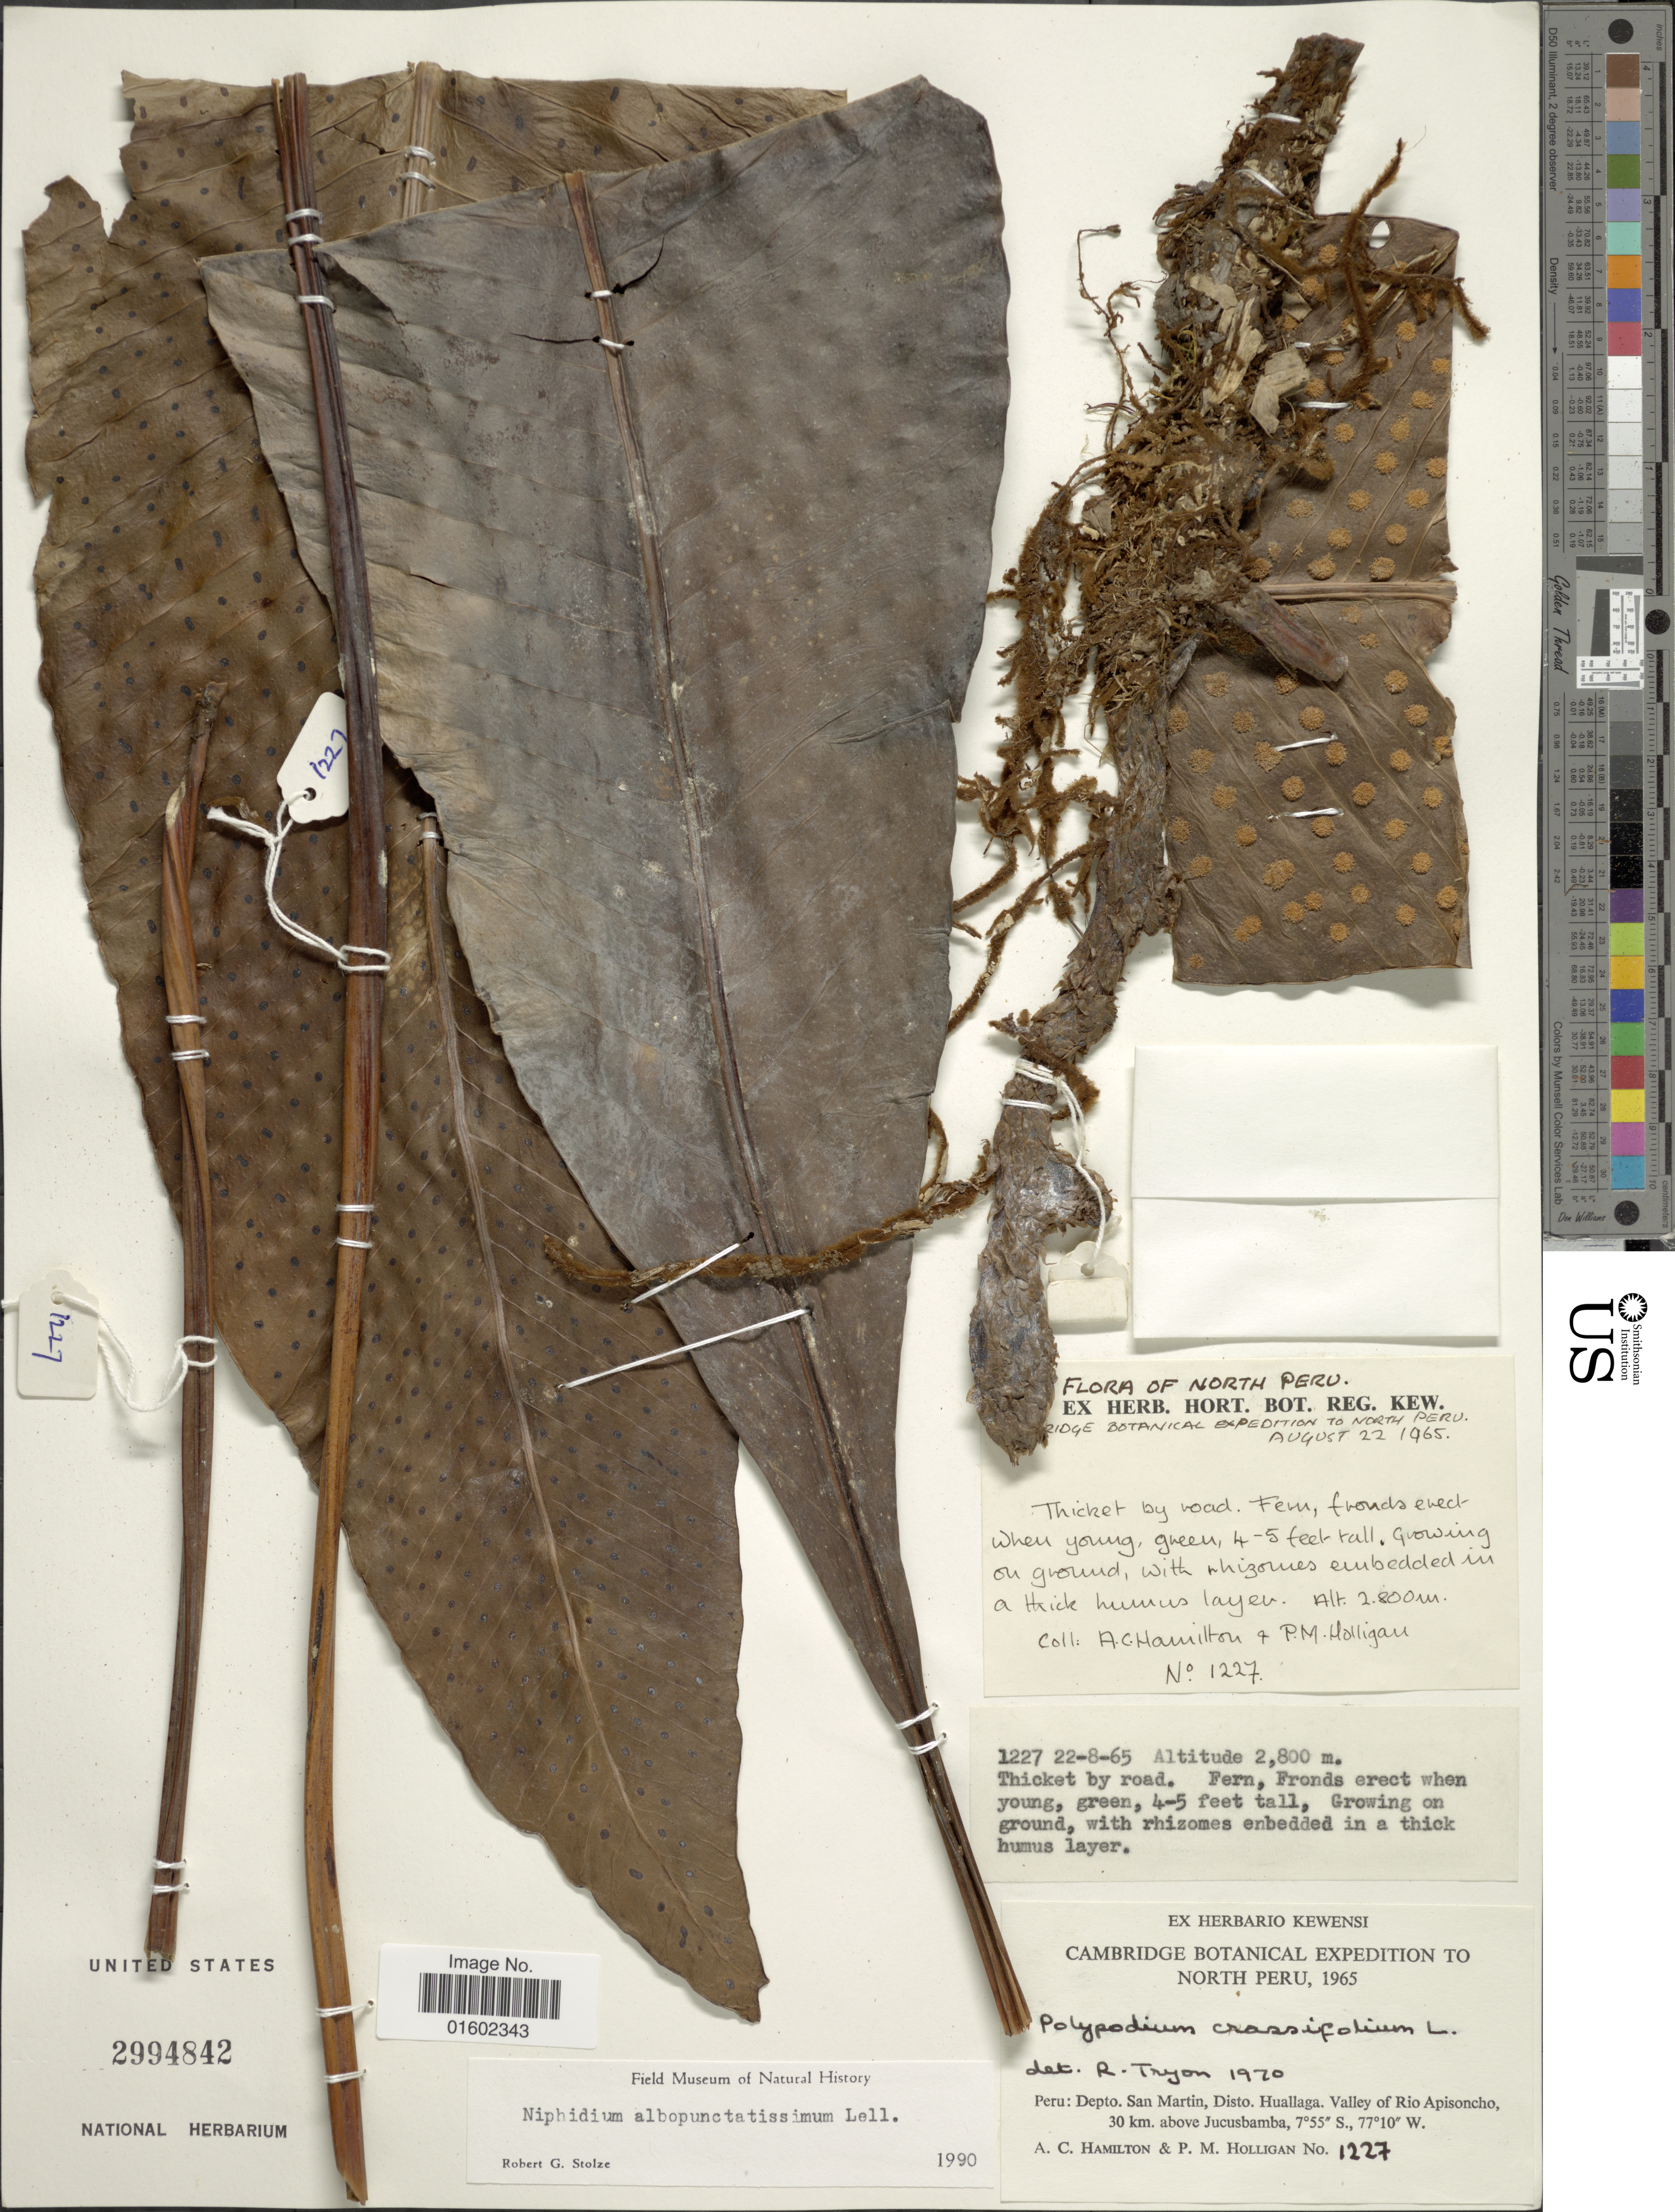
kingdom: Plantae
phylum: Tracheophyta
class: Polypodiopsida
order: Polypodiales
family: Polypodiaceae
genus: Niphidium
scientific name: Niphidium albopunctatissimum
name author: Lellinger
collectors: A. Hamilton & P. Holligan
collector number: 1227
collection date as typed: Transcribed d/m/y: 22/8/65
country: Peru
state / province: San Martín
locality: Depo. San Martin, Disto. Huallaga, Valley of Rio Apisoncho, 30 km. above Jucusbamba, North Peru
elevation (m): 2800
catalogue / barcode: US 2994842